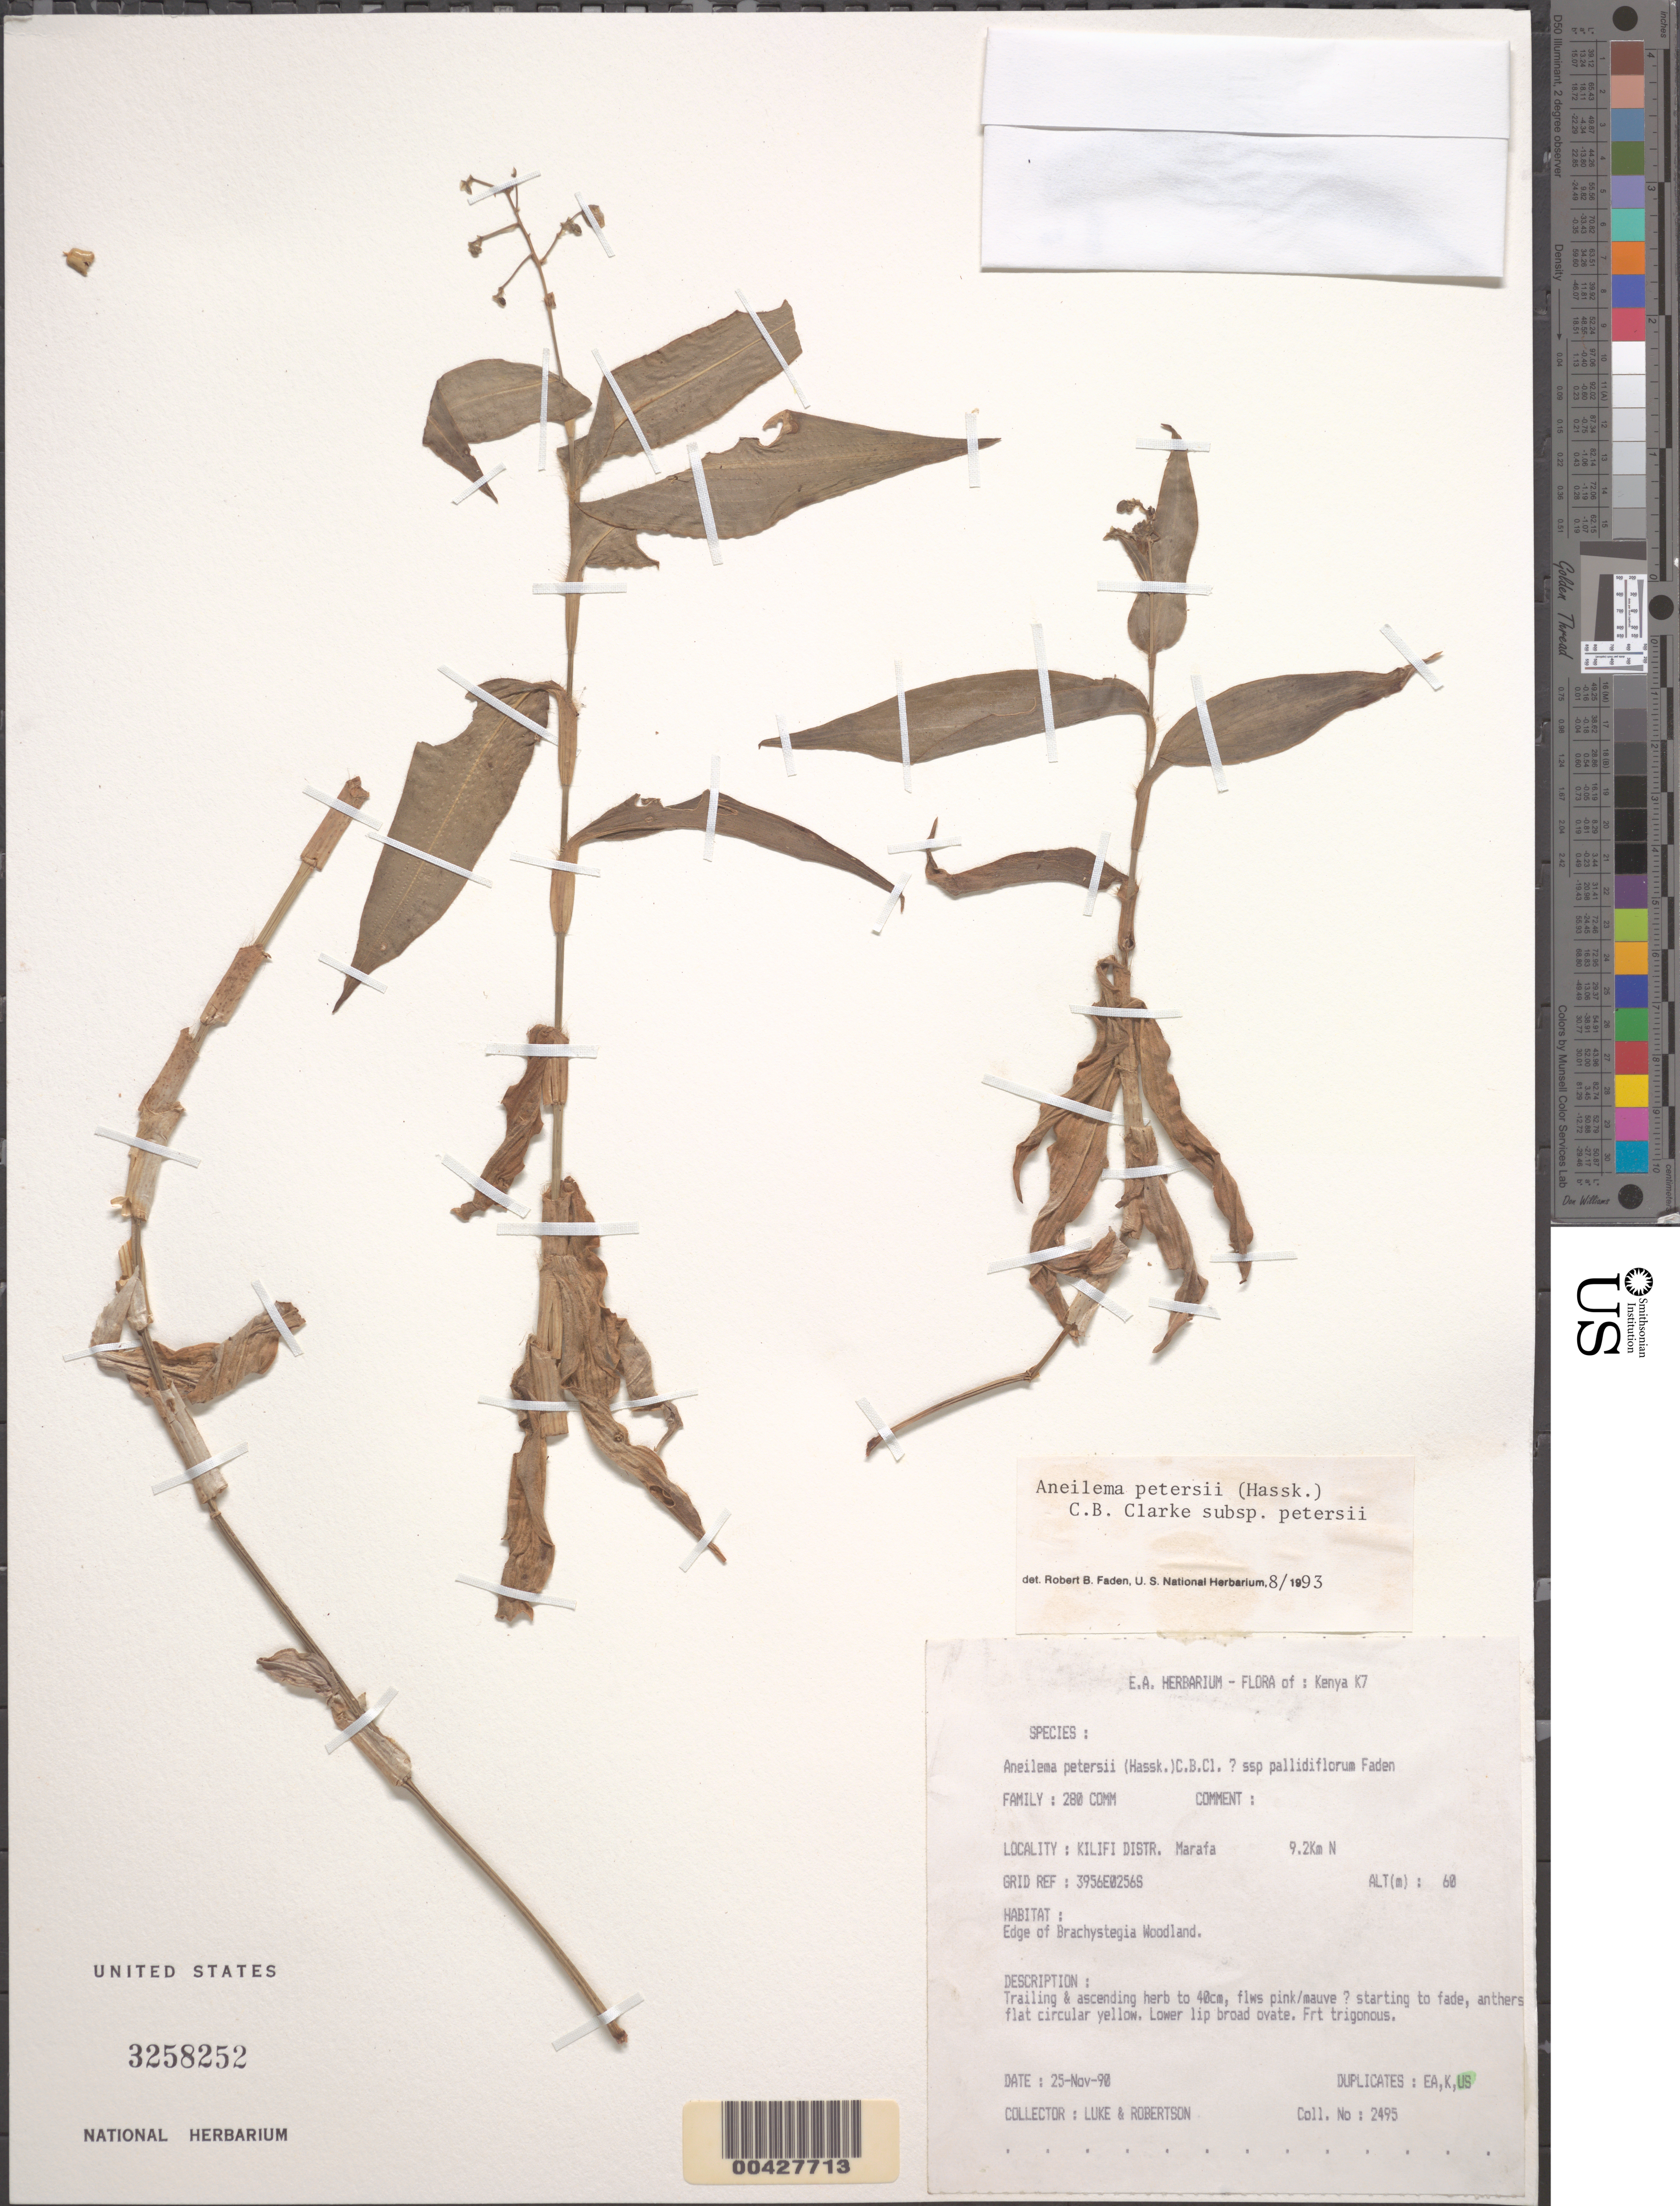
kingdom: Plantae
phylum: Tracheophyta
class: Liliopsida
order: Commelinales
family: Commelinaceae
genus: Aneilema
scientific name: Aneilema petersii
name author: (Hassk.) C.B. Clarke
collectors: M. Luke & A. Robertson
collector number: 2495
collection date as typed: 25 Nov 1990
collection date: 1990-11-25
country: Kenya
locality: Kilifi, marafa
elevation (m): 60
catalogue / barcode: US 3258252